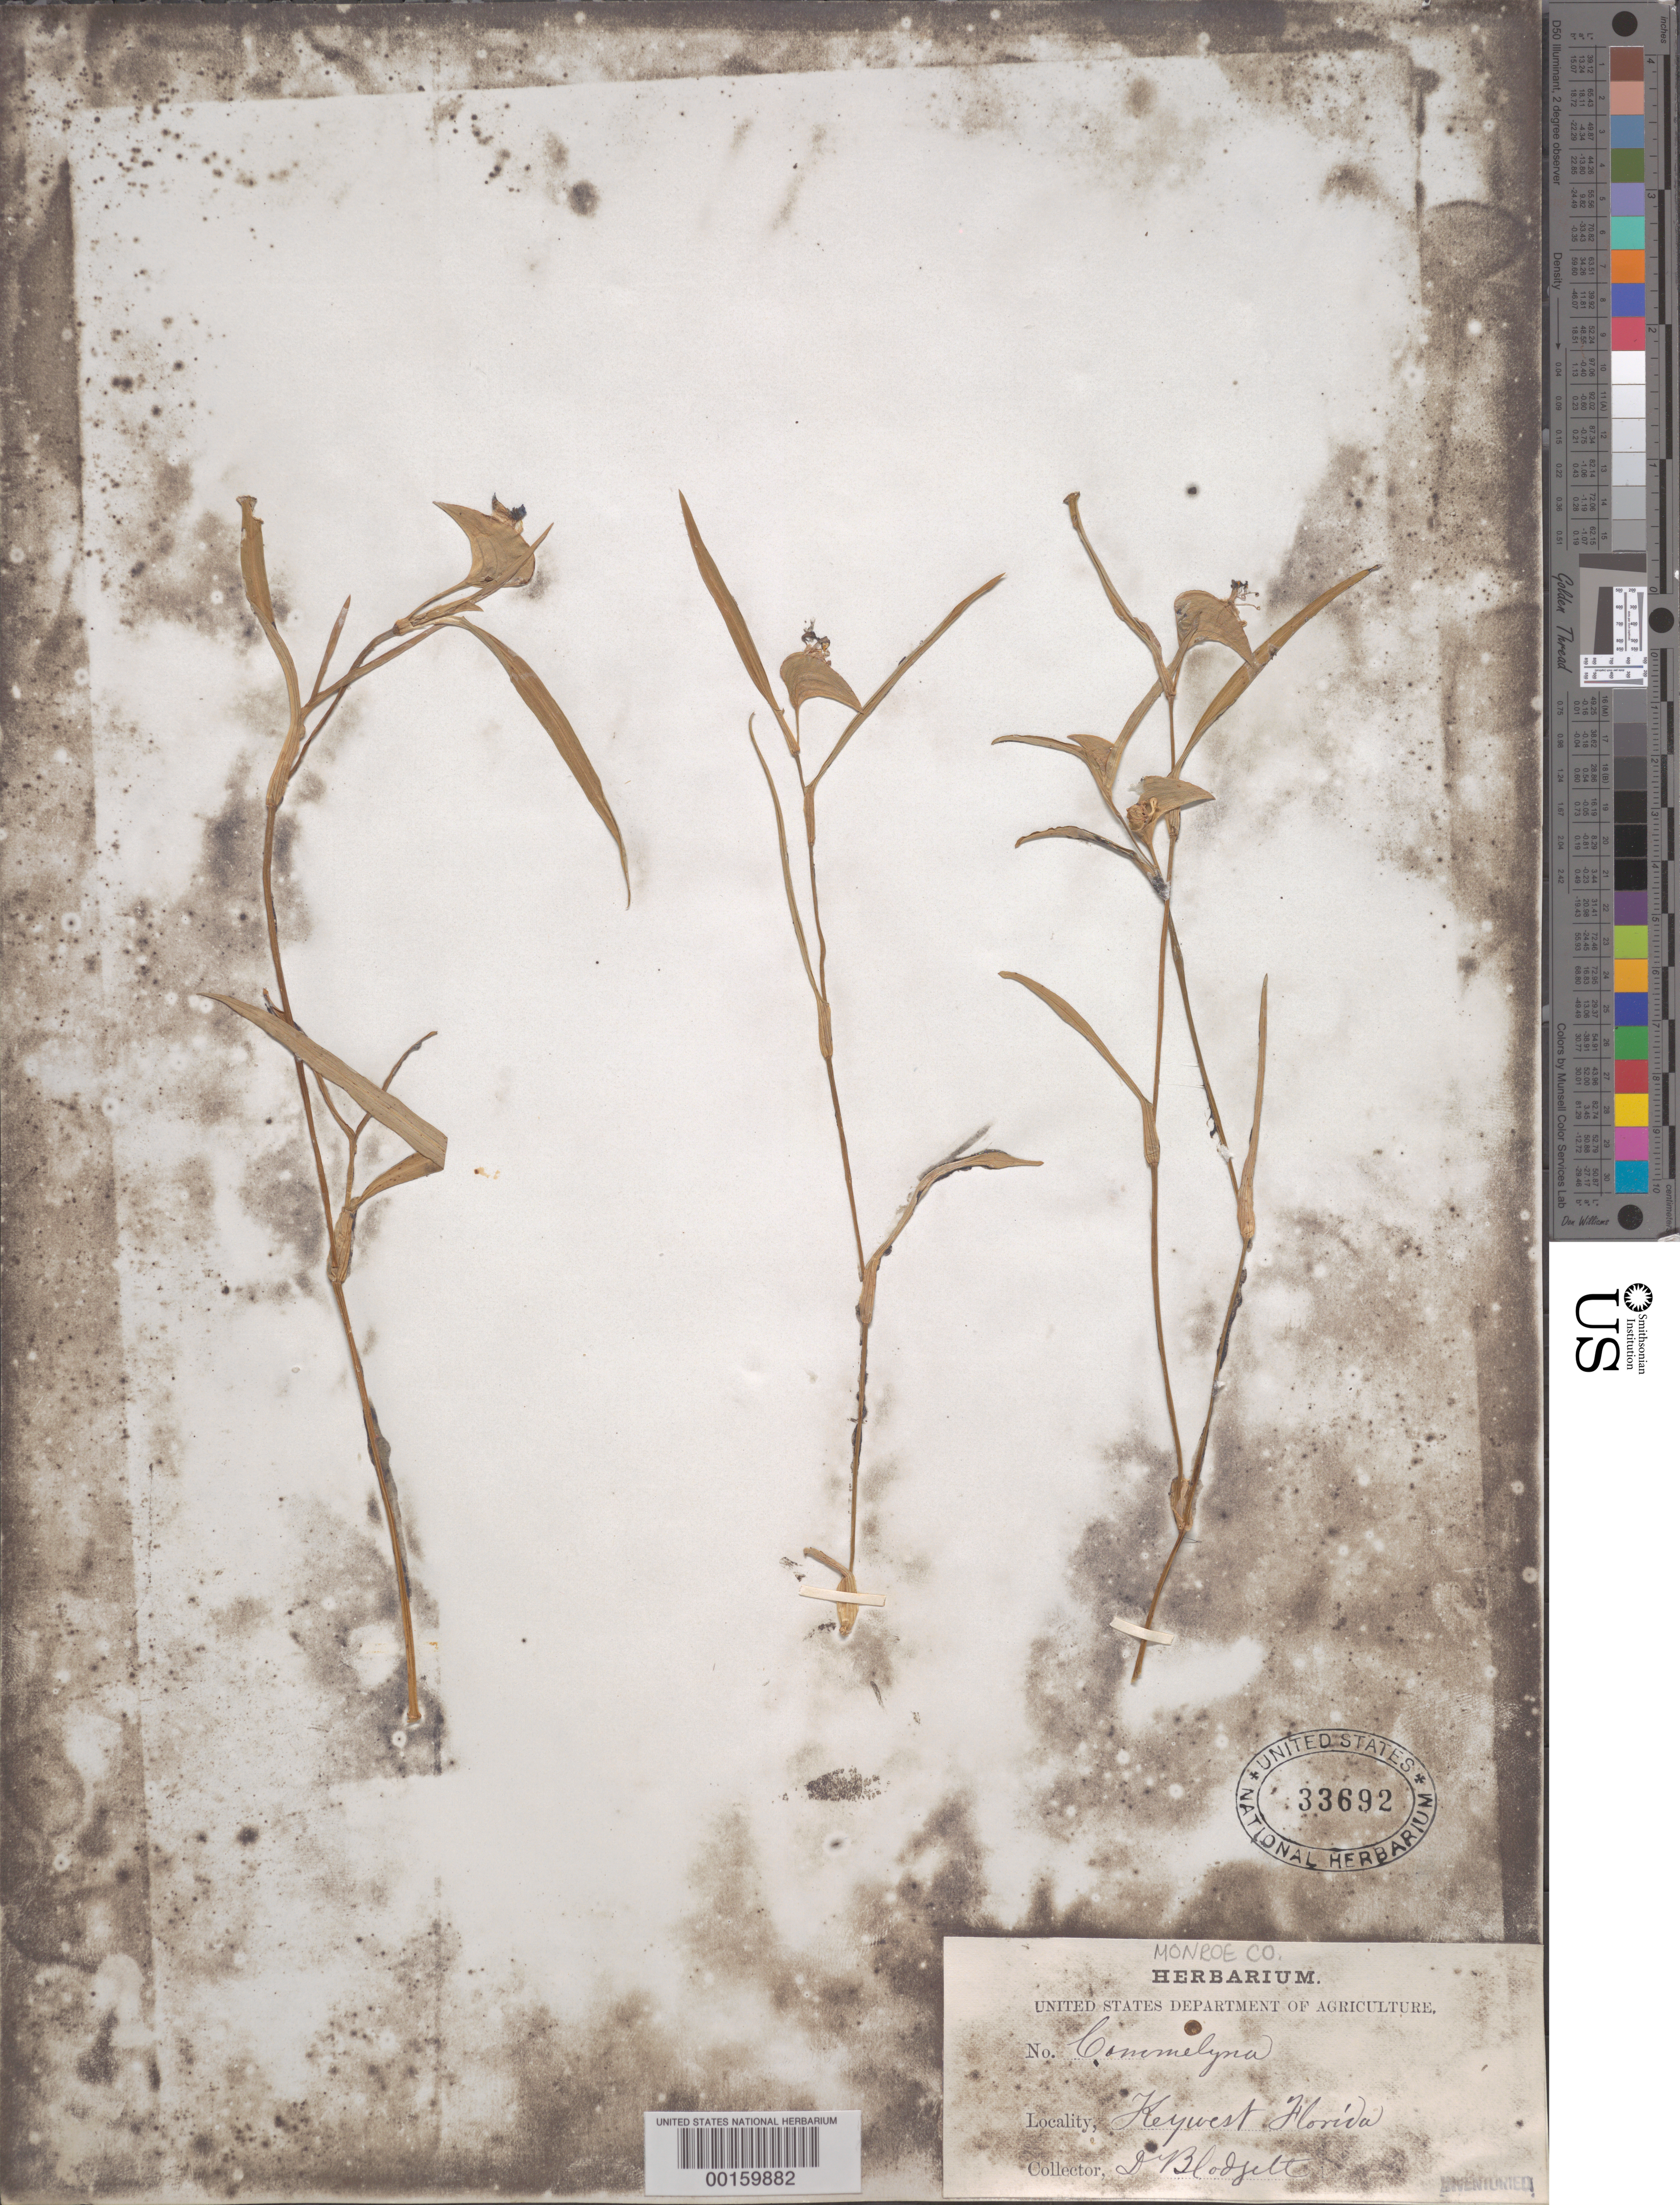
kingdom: Plantae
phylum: Tracheophyta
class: Liliopsida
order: Commelinales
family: Commelinaceae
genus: Commelina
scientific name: Commelina erecta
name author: L.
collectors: Blodgett, --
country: United States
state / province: Florida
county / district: Monroe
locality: Key west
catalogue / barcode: US 33692